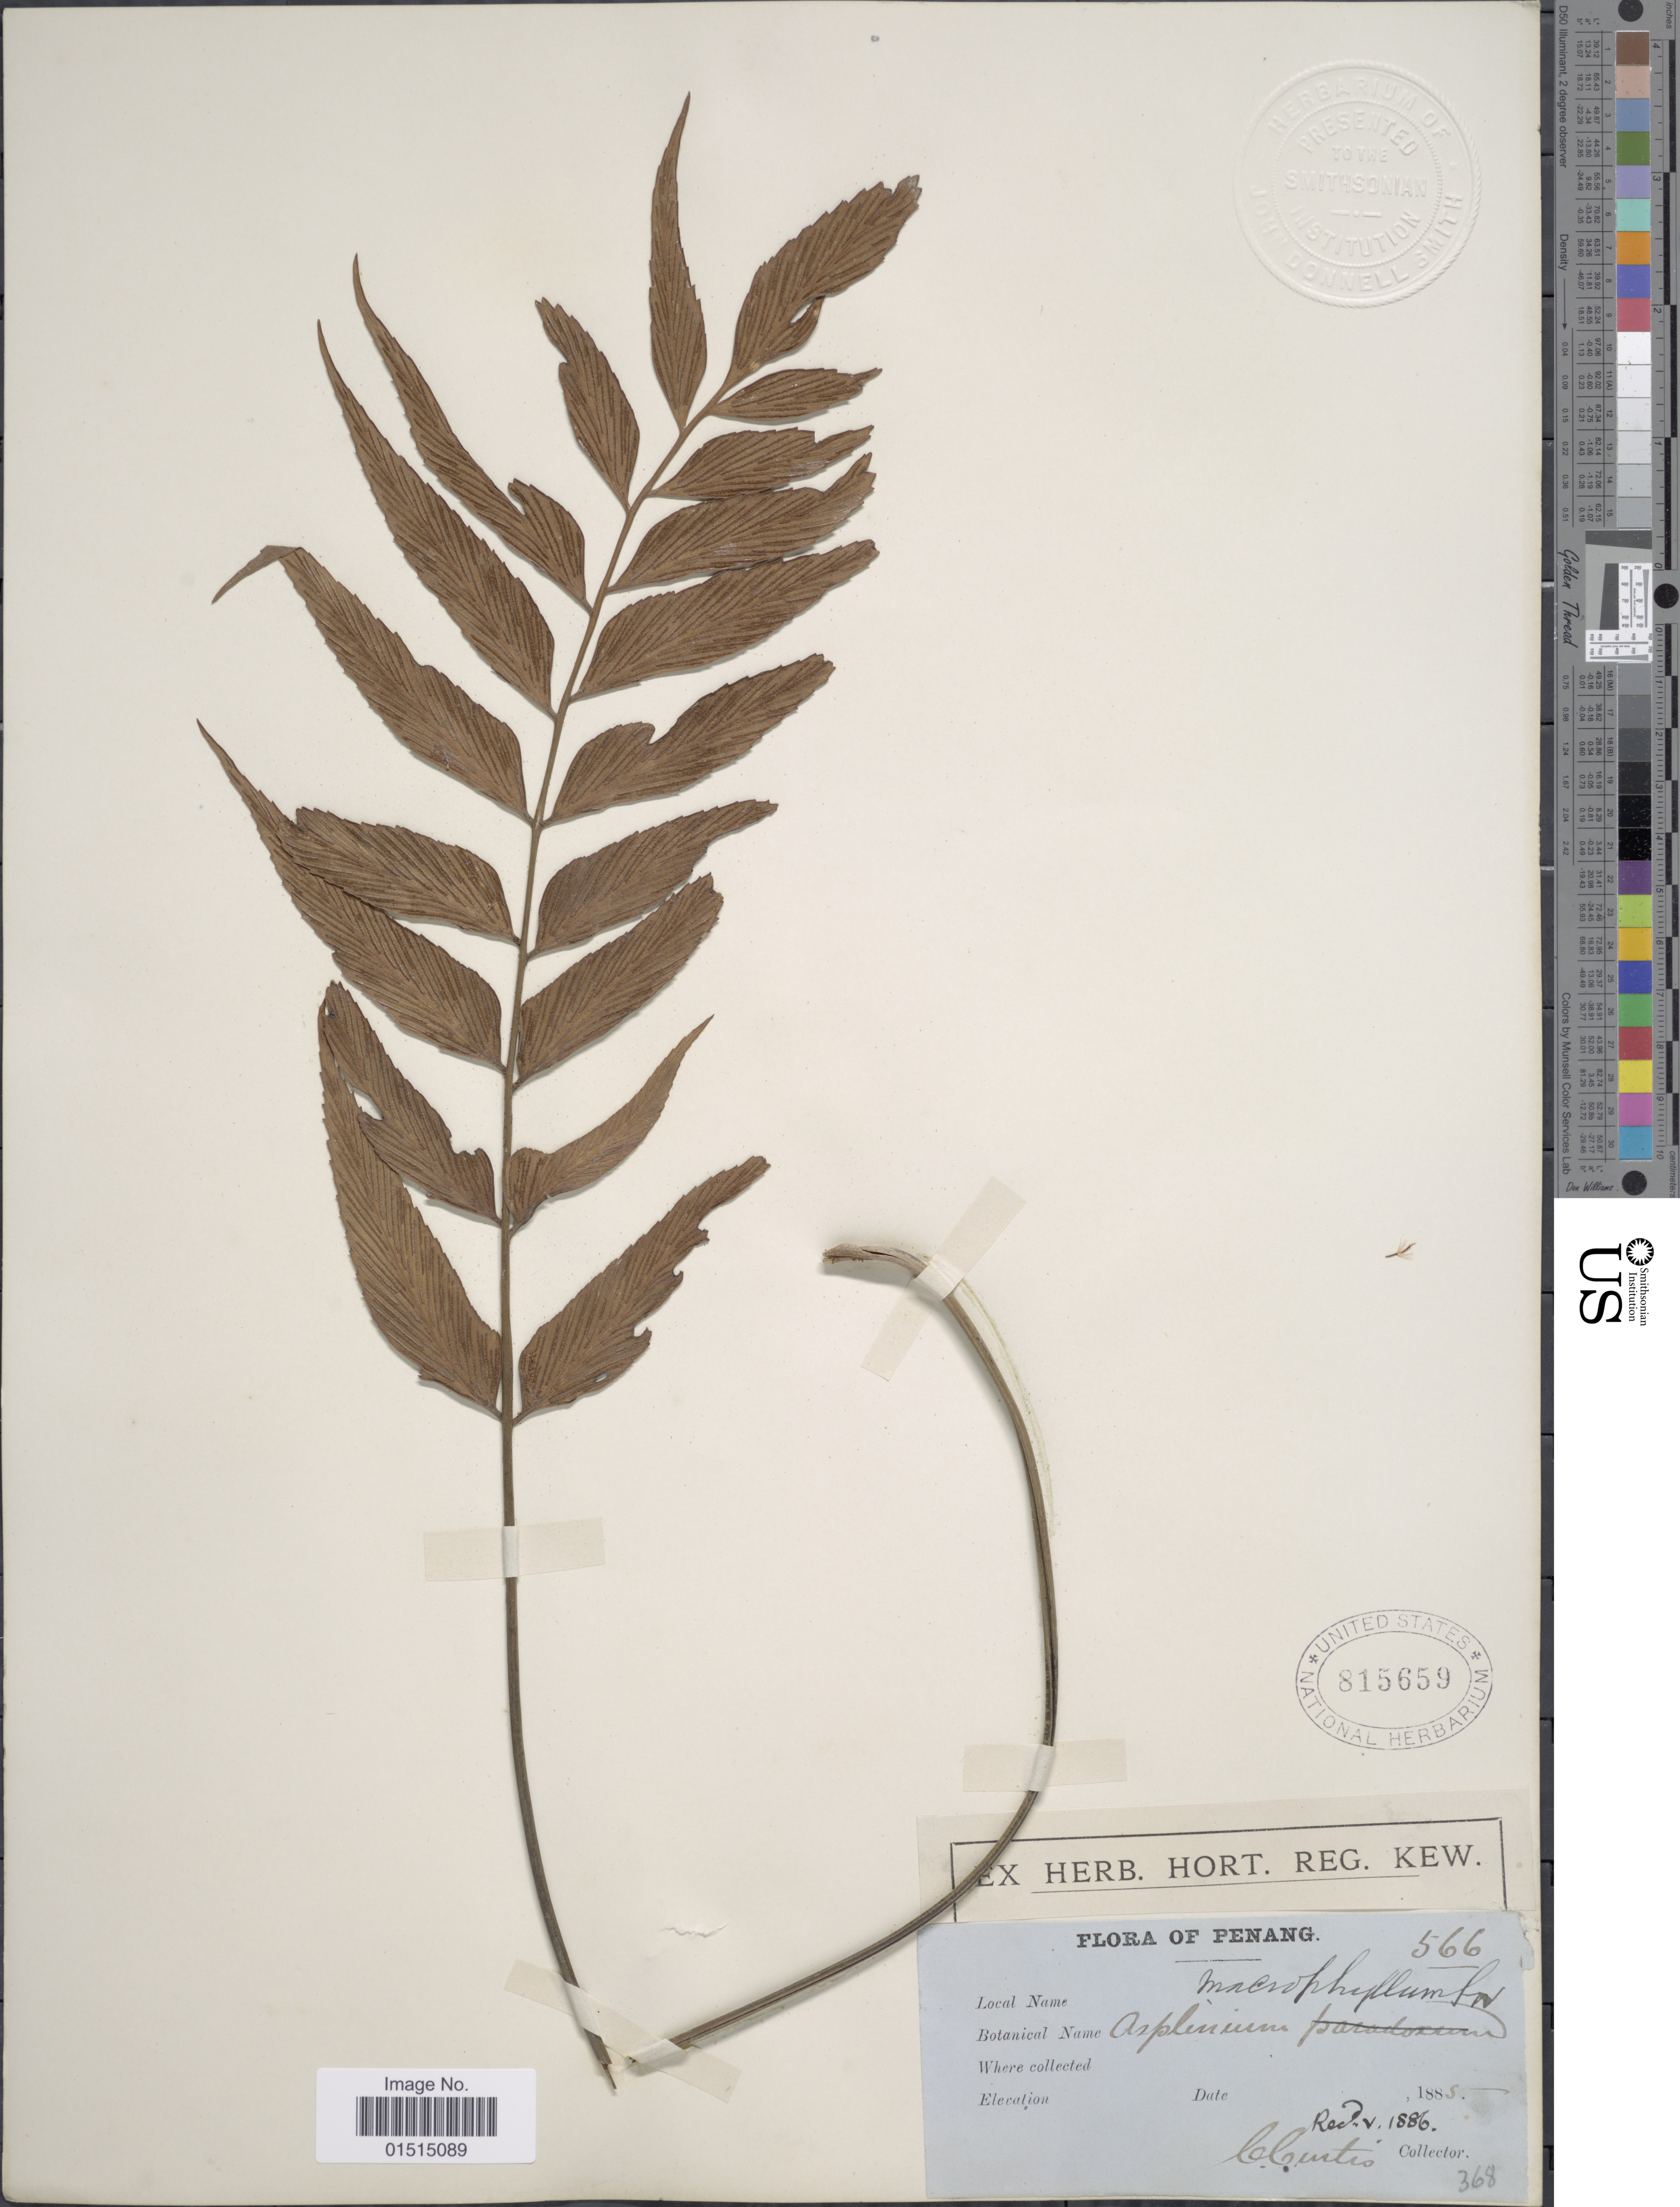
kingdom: Plantae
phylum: Tracheophyta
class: Polypodiopsida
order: Polypodiales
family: Aspleniaceae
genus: Asplenium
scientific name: Asplenium macrophyllum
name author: Sw.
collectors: C. Curtis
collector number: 368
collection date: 1885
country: Malaysia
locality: Penang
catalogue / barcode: US 815659